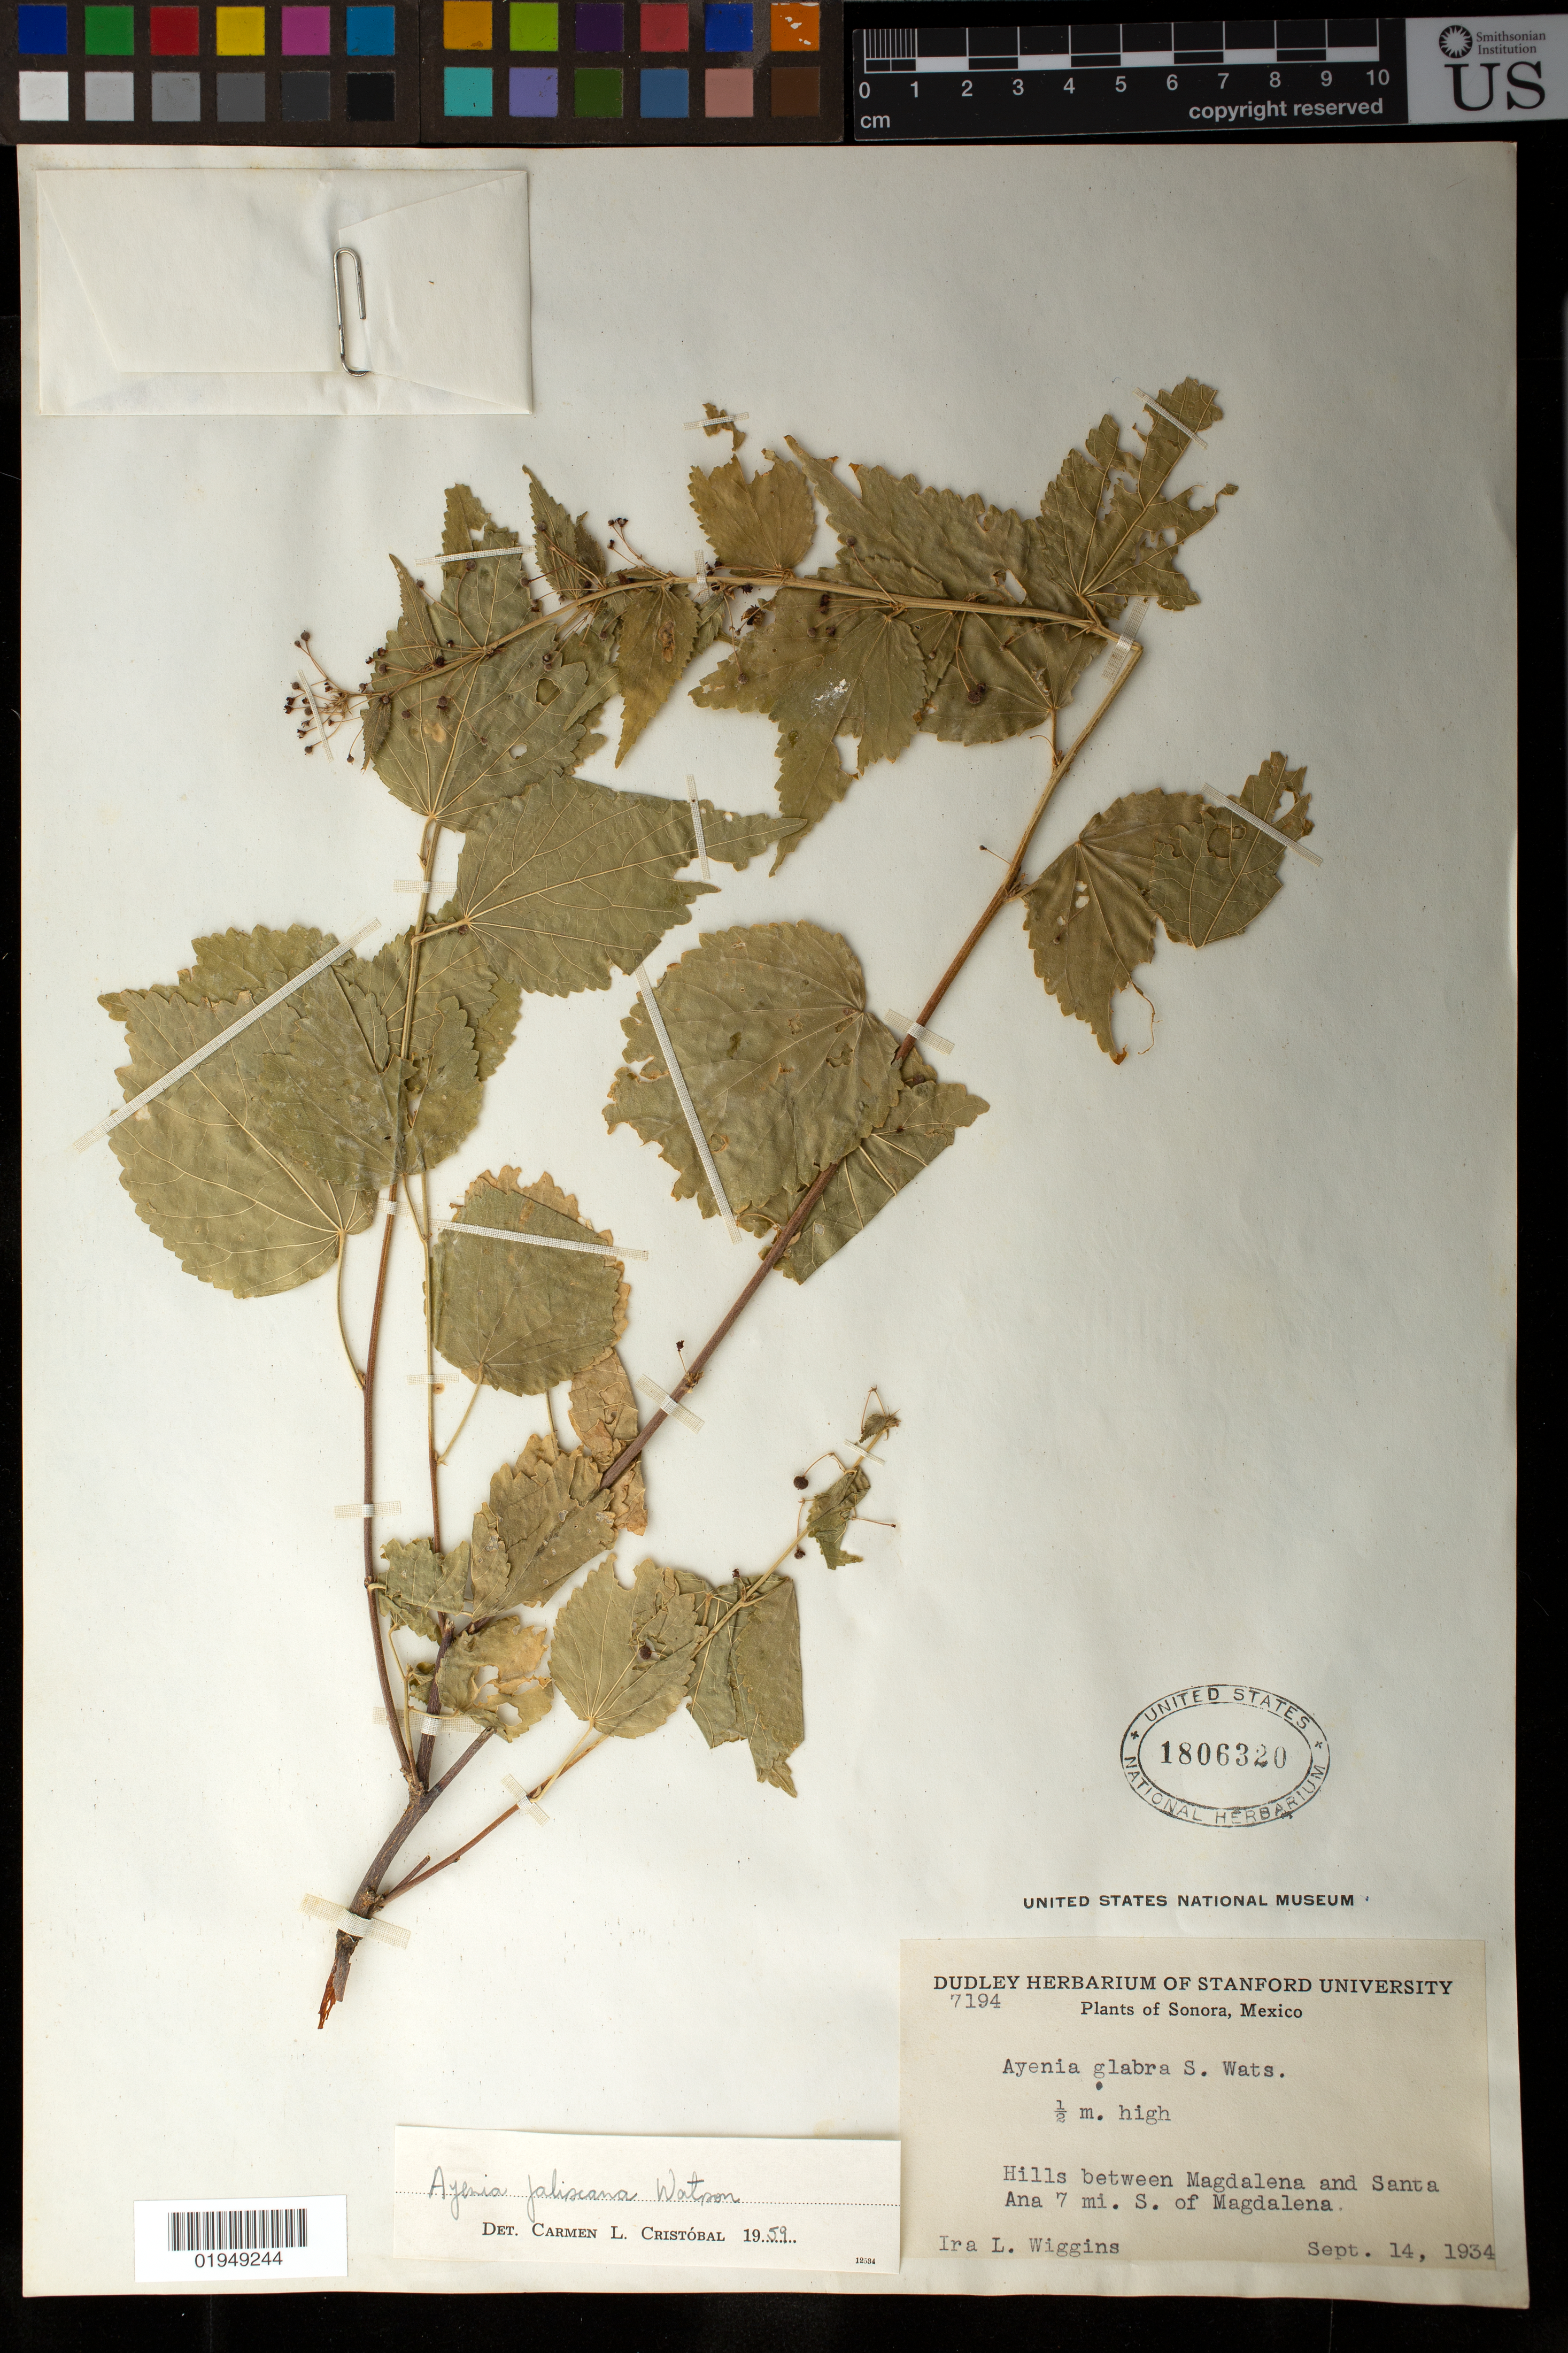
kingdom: Plantae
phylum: Tracheophyta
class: Magnoliopsida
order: Malvales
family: Malvaceae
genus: Ayenia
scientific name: Ayenia jaliscana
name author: S. Watson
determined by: (CTES) Instituto de Botanica del Nordeste - Facultad de Ciencias Agrarias - Herbario "Dra. Carmen L. Cristobal" (ARGENTINA)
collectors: I. L. Wiggins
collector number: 7194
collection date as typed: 14 Sep 1934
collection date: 1934-09-14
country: Mexico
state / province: Sonora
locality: Between Magdalena and Santa Ana, 7 mi. south of Magdalena.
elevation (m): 0.5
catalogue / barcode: US 1806320